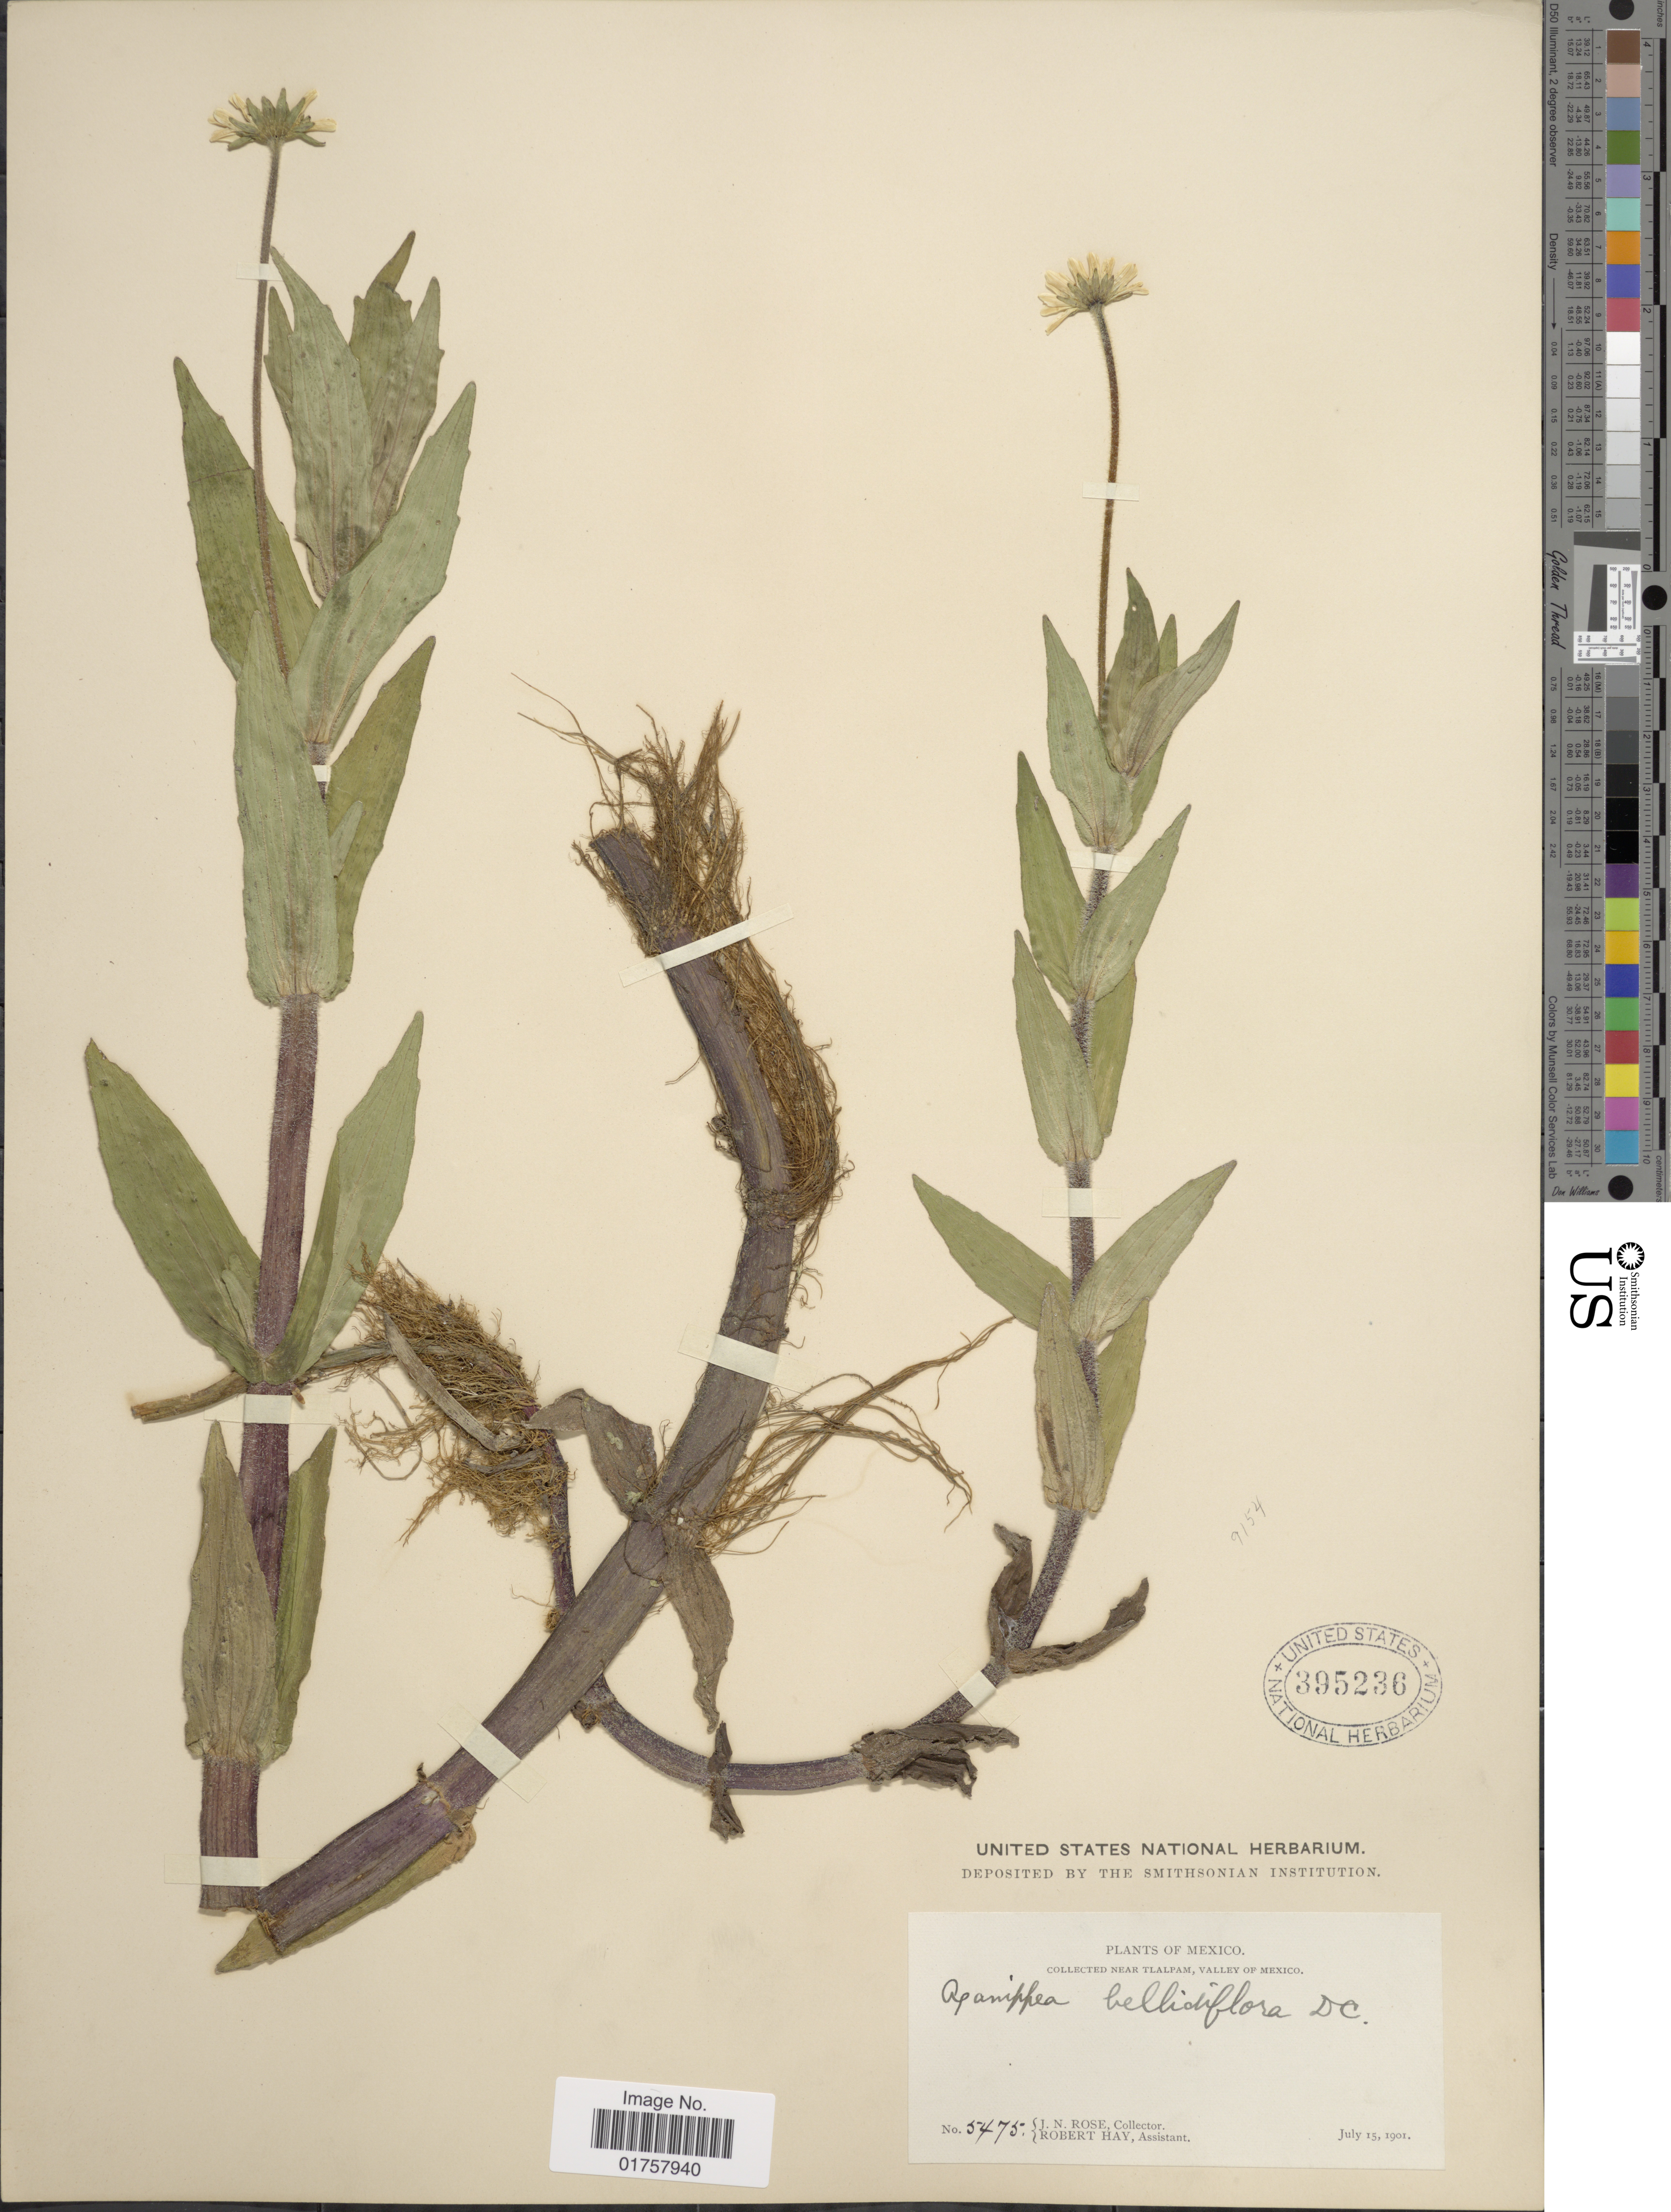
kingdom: Plantae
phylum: Tracheophyta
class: Magnoliopsida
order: Asterales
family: Asteraceae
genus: Jaegeria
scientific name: Jaegeria bellidiflora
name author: (Moc. & Sessé ex DC.) A.M. Torres & Beaman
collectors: J. N. Rose & R. H. Hay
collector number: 5475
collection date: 1901-07-15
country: Mexico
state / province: México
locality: Near Tlalpam, Valley of Mexico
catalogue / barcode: US 395236